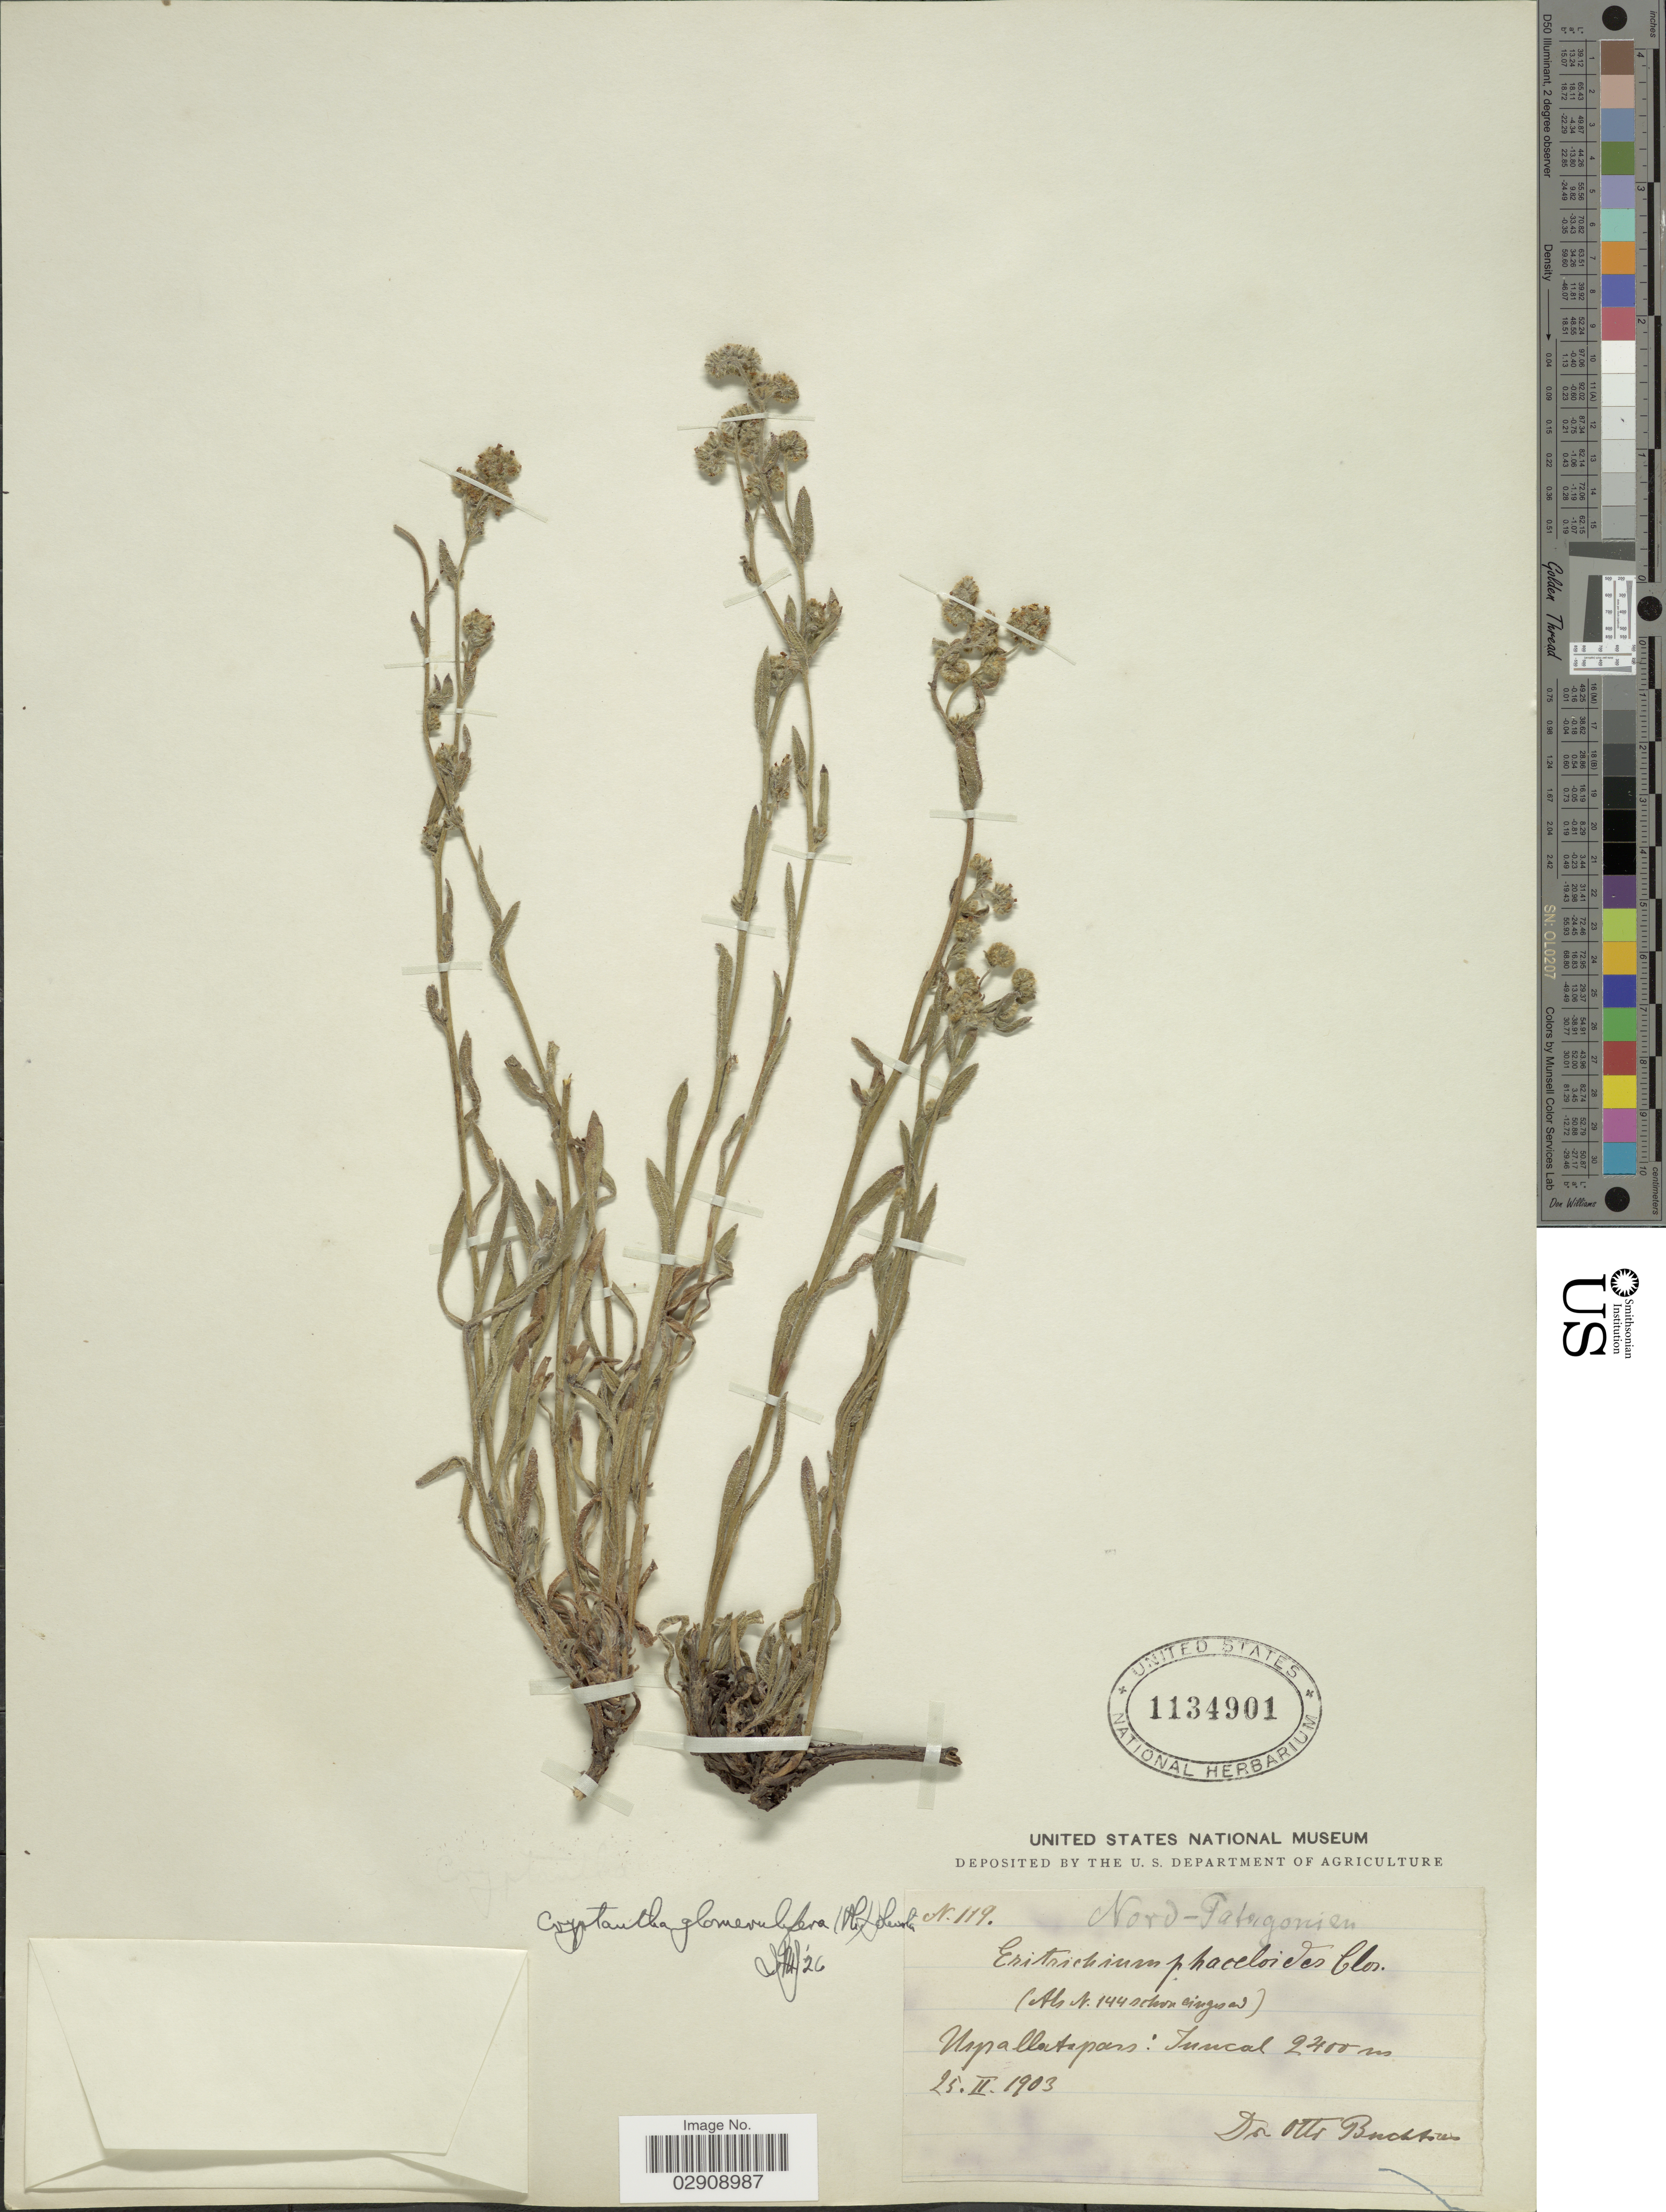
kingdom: Plantae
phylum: Tracheophyta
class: Magnoliopsida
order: Boraginales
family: Boraginaceae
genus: Cryptantha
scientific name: Cryptantha glomerulifera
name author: (Phil.) I.M. Johnst.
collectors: O. Buchtien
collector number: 119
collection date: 1903-02-25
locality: Nord-Patagonien. Uspallata pass: Juncal.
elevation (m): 2400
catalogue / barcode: US 1134901